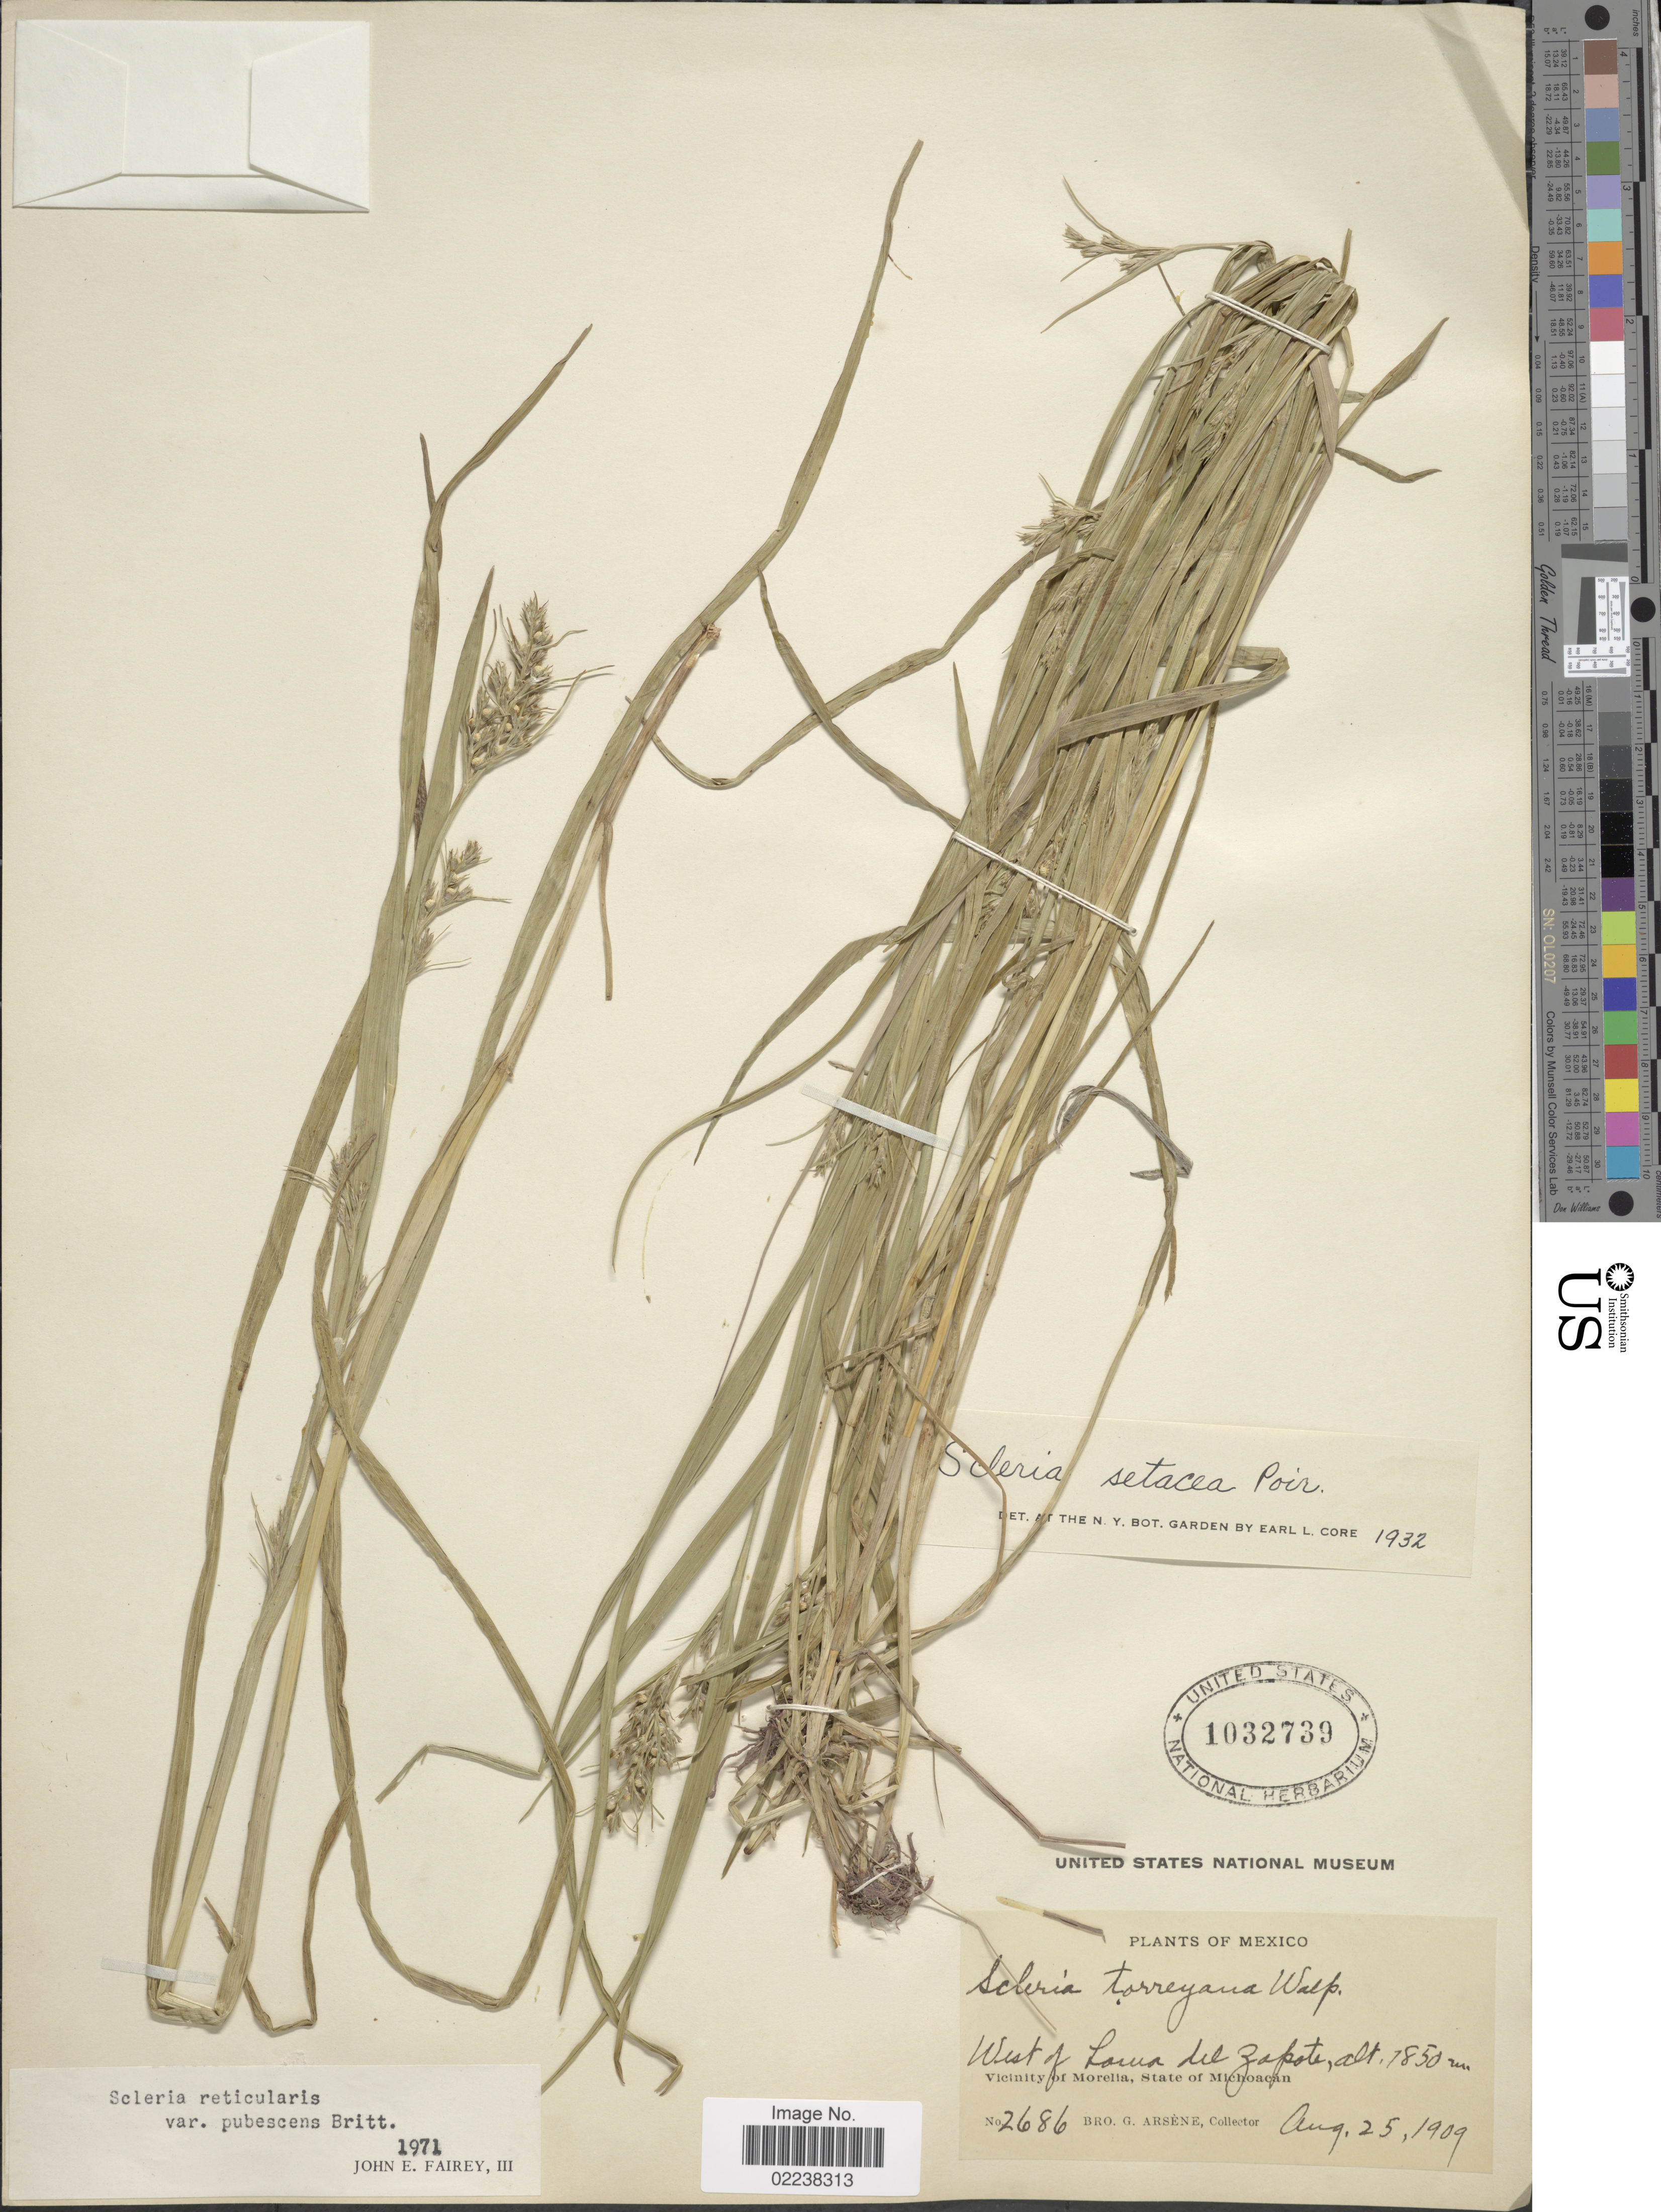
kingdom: Plantae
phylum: Tracheophyta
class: Liliopsida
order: Poales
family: Cyperaceae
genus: Scleria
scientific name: Scleria muehlenbergii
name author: Steud.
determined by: Strong, Mark T., (BOT), Smithsonian Institution - National Museum of Natural History (UNITED STATES)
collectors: Bro. G. Arsène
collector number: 2686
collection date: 1909-08-25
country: Mexico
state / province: Michoacán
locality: West of Loma del Zapote, Vicinity of Morelia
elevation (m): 1850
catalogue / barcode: US 1032739